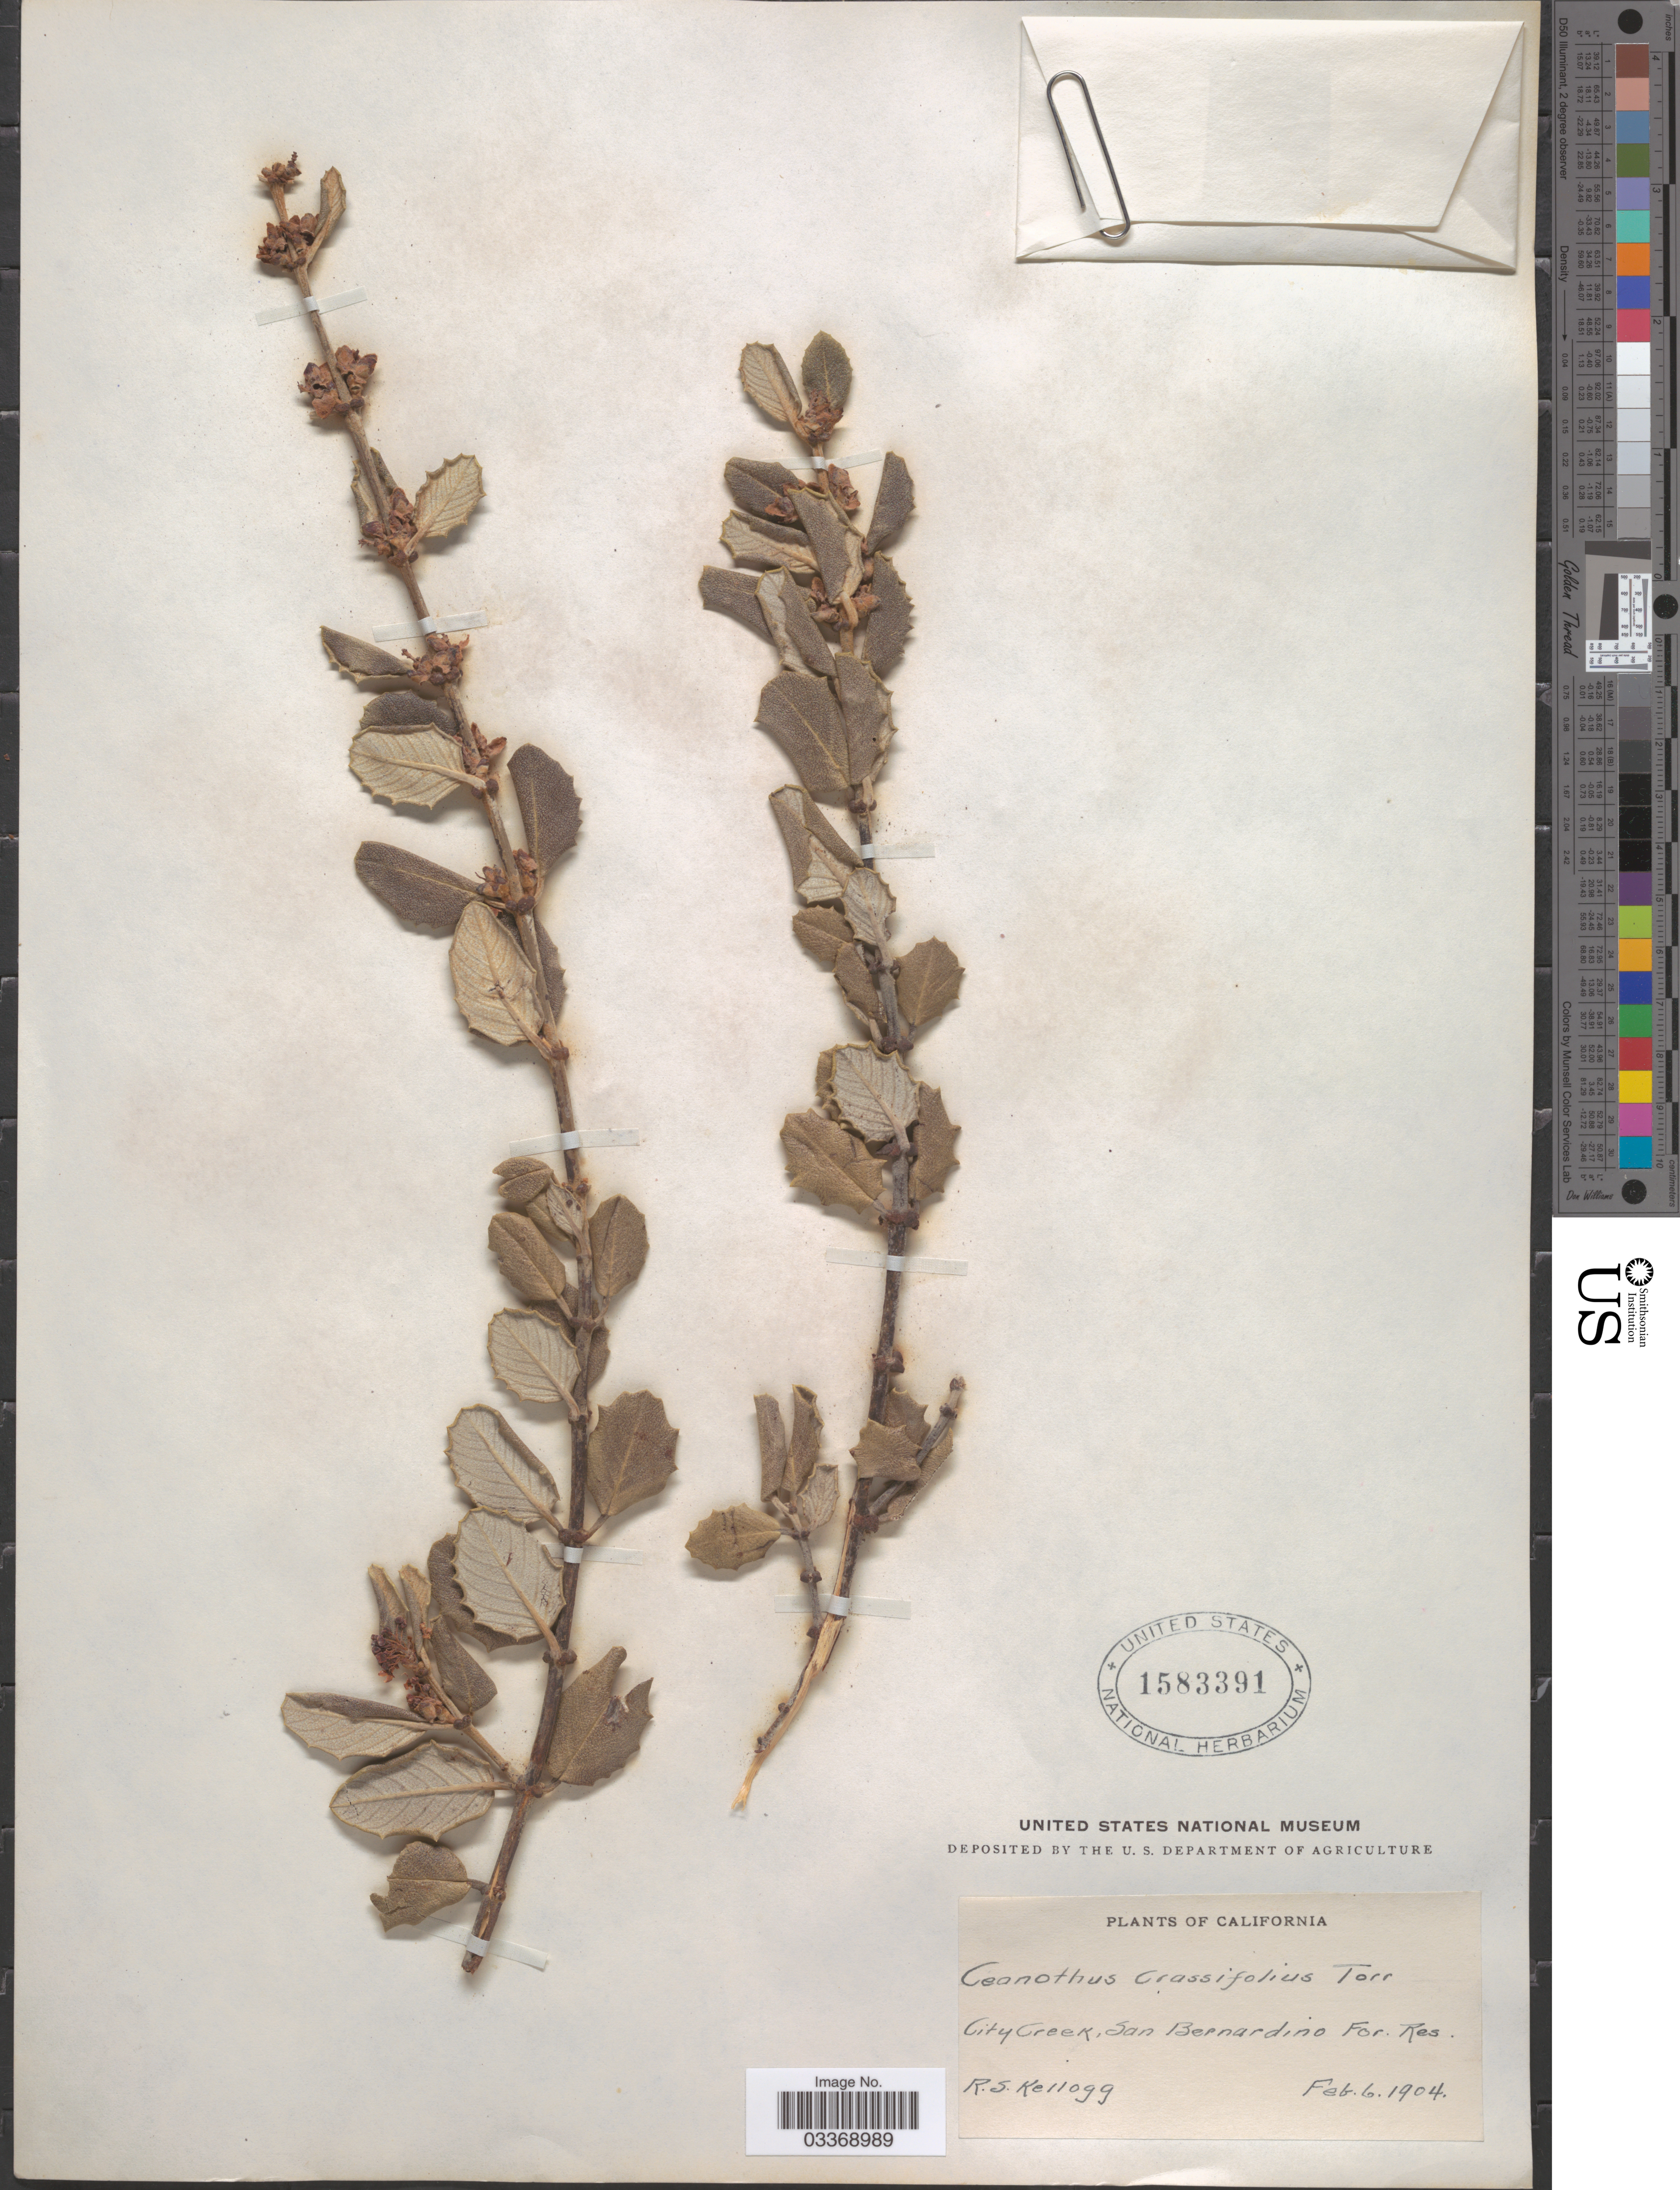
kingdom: Plantae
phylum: Tracheophyta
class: Magnoliopsida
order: Rosales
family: Rhamnaceae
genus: Ceanothus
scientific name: Ceanothus crassifolius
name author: Torr.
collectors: R. Kellogg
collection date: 1904-02-06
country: United States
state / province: California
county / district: San Bernardino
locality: City Creek, San Bernardino For. Res.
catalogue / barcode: US 1583391